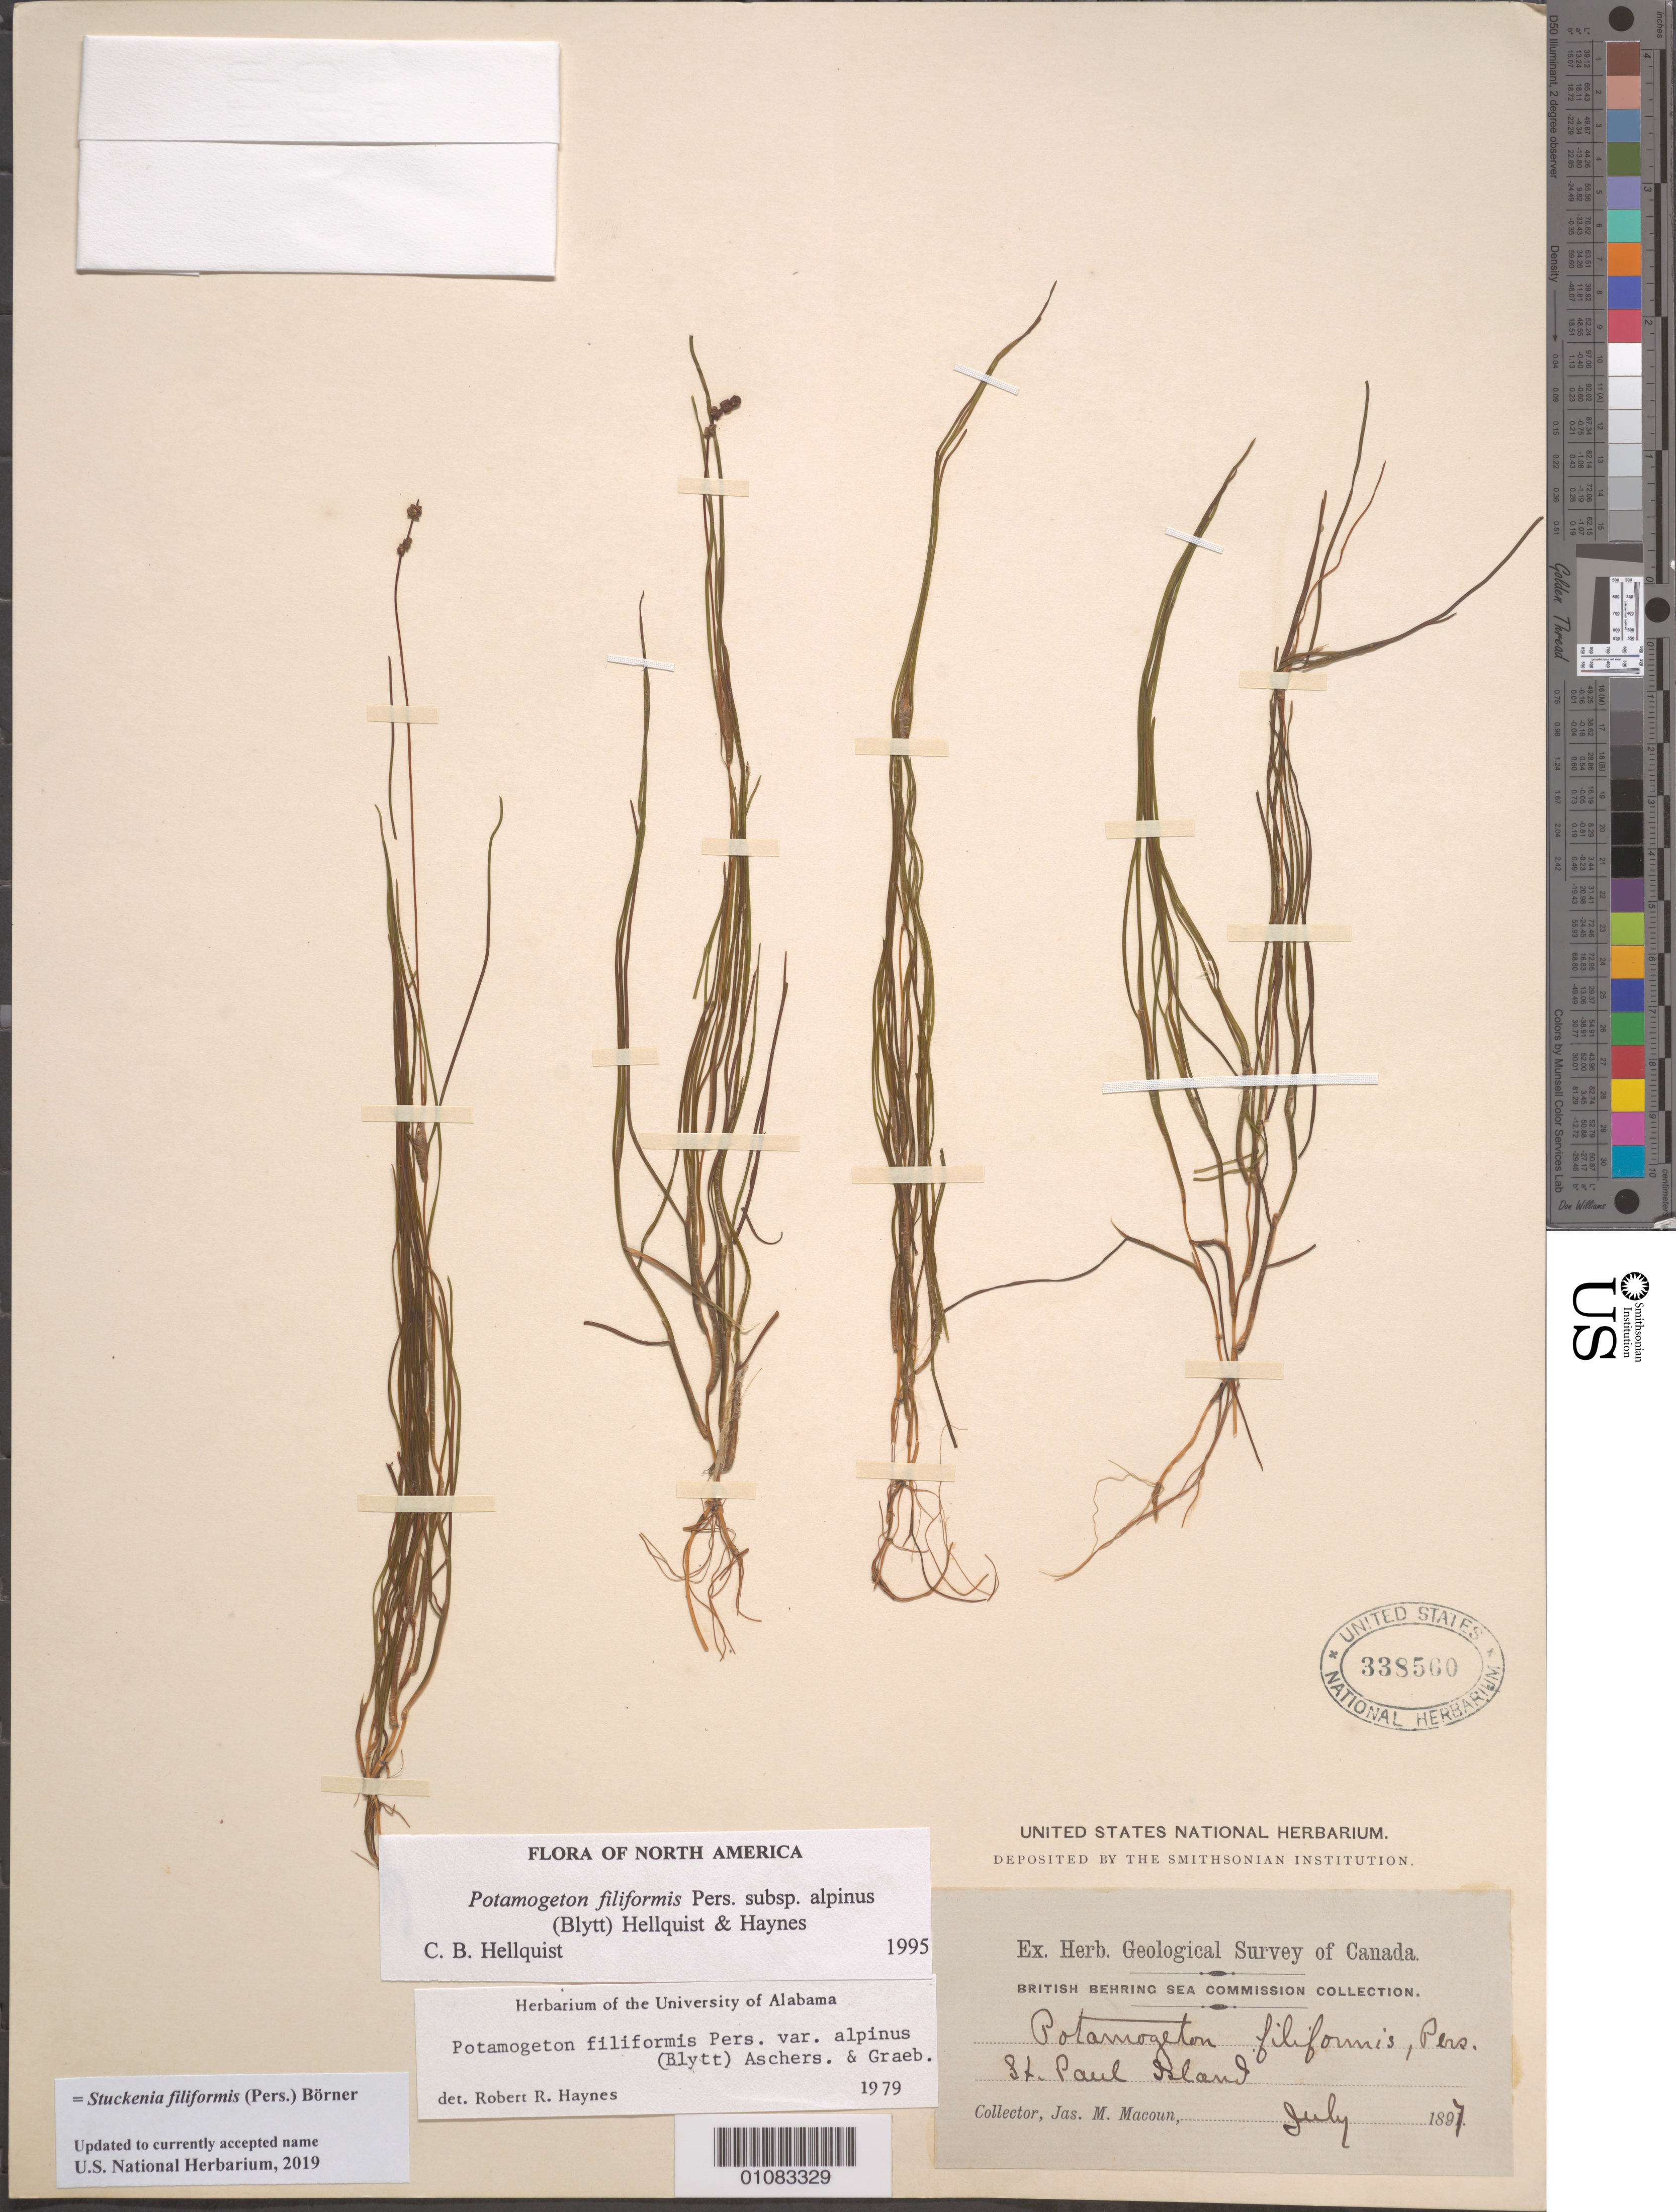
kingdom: Plantae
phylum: Tracheophyta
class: Liliopsida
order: Alismatales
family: Potamogetonaceae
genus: Stuckenia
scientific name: Stuckenia filiformis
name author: (Pers.) Börner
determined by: Strong, Mark T., (BOT), Smithsonian Institution - National Museum of Natural History (UNITED STATES)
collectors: J. Macoun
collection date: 1897-07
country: United States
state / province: Alaska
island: St. Paul Island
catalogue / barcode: US 338500